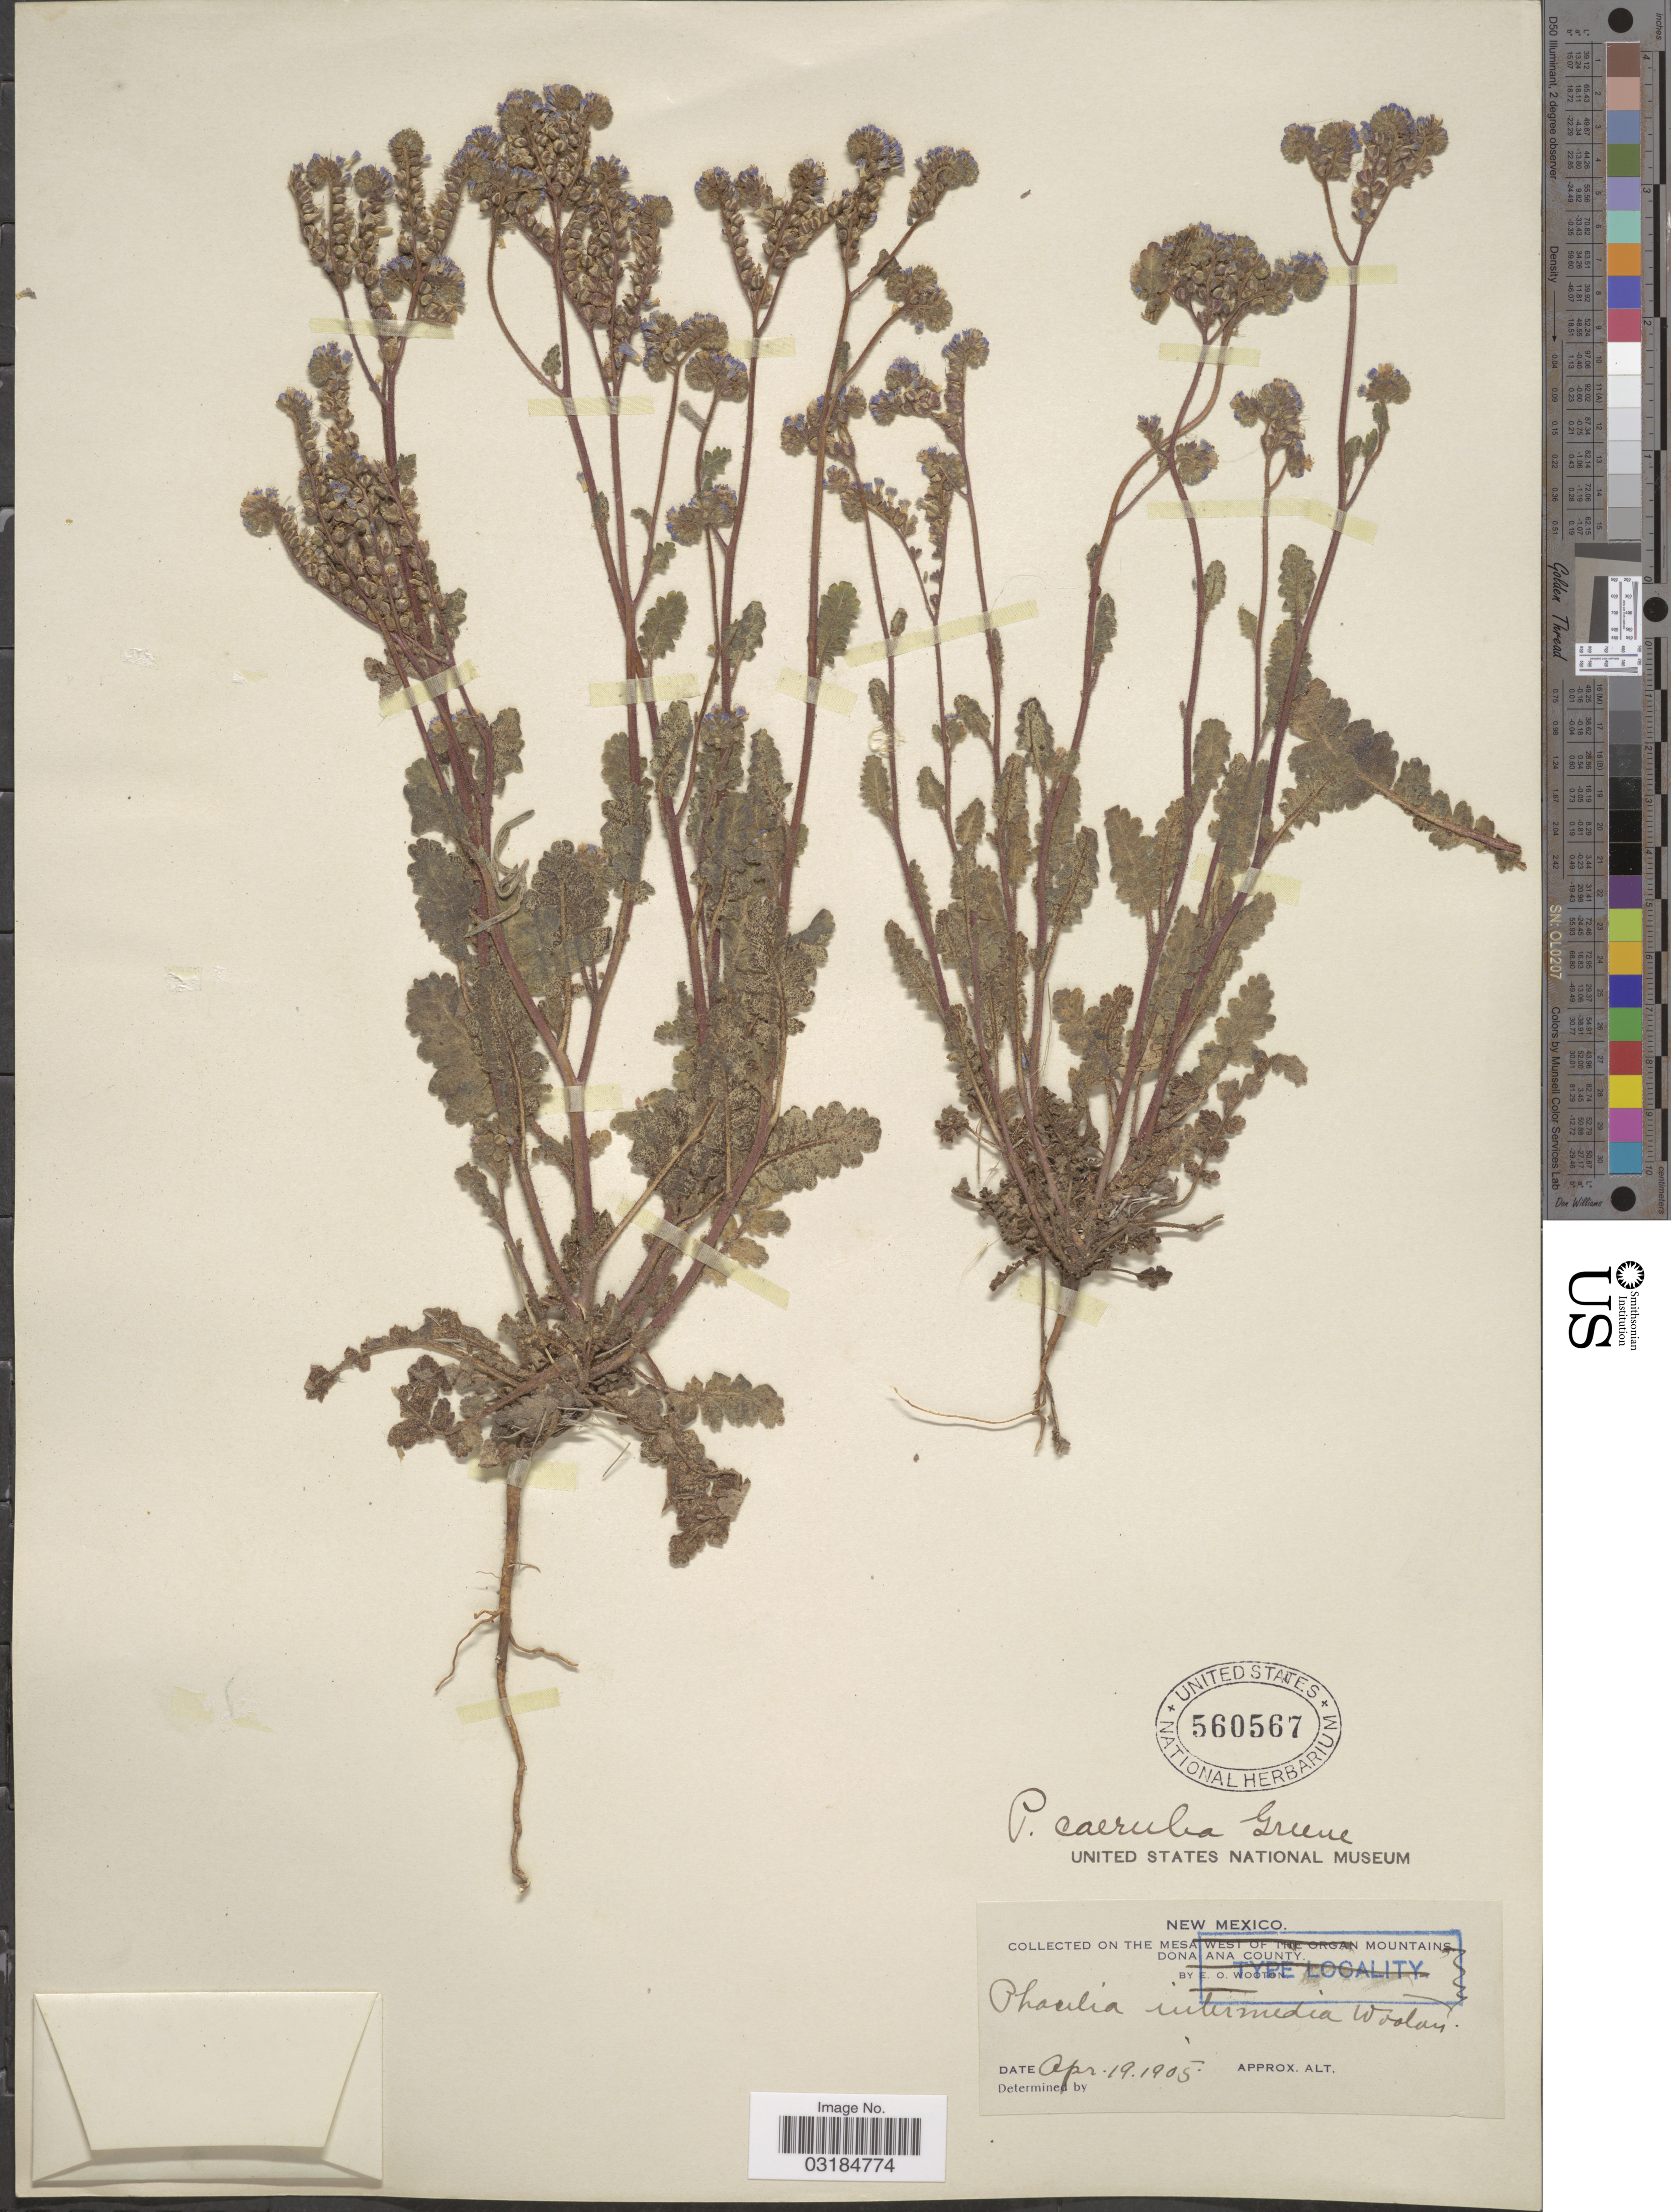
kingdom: Plantae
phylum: Tracheophyta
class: Magnoliopsida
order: Boraginales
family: Hydrophyllaceae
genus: Phacelia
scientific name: Phacelia caerulea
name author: Greene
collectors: E. O. Wooton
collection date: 1905-04-19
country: United States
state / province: New Mexico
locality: On The Mesa Mountain, Dona Ana County.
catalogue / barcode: US 560567